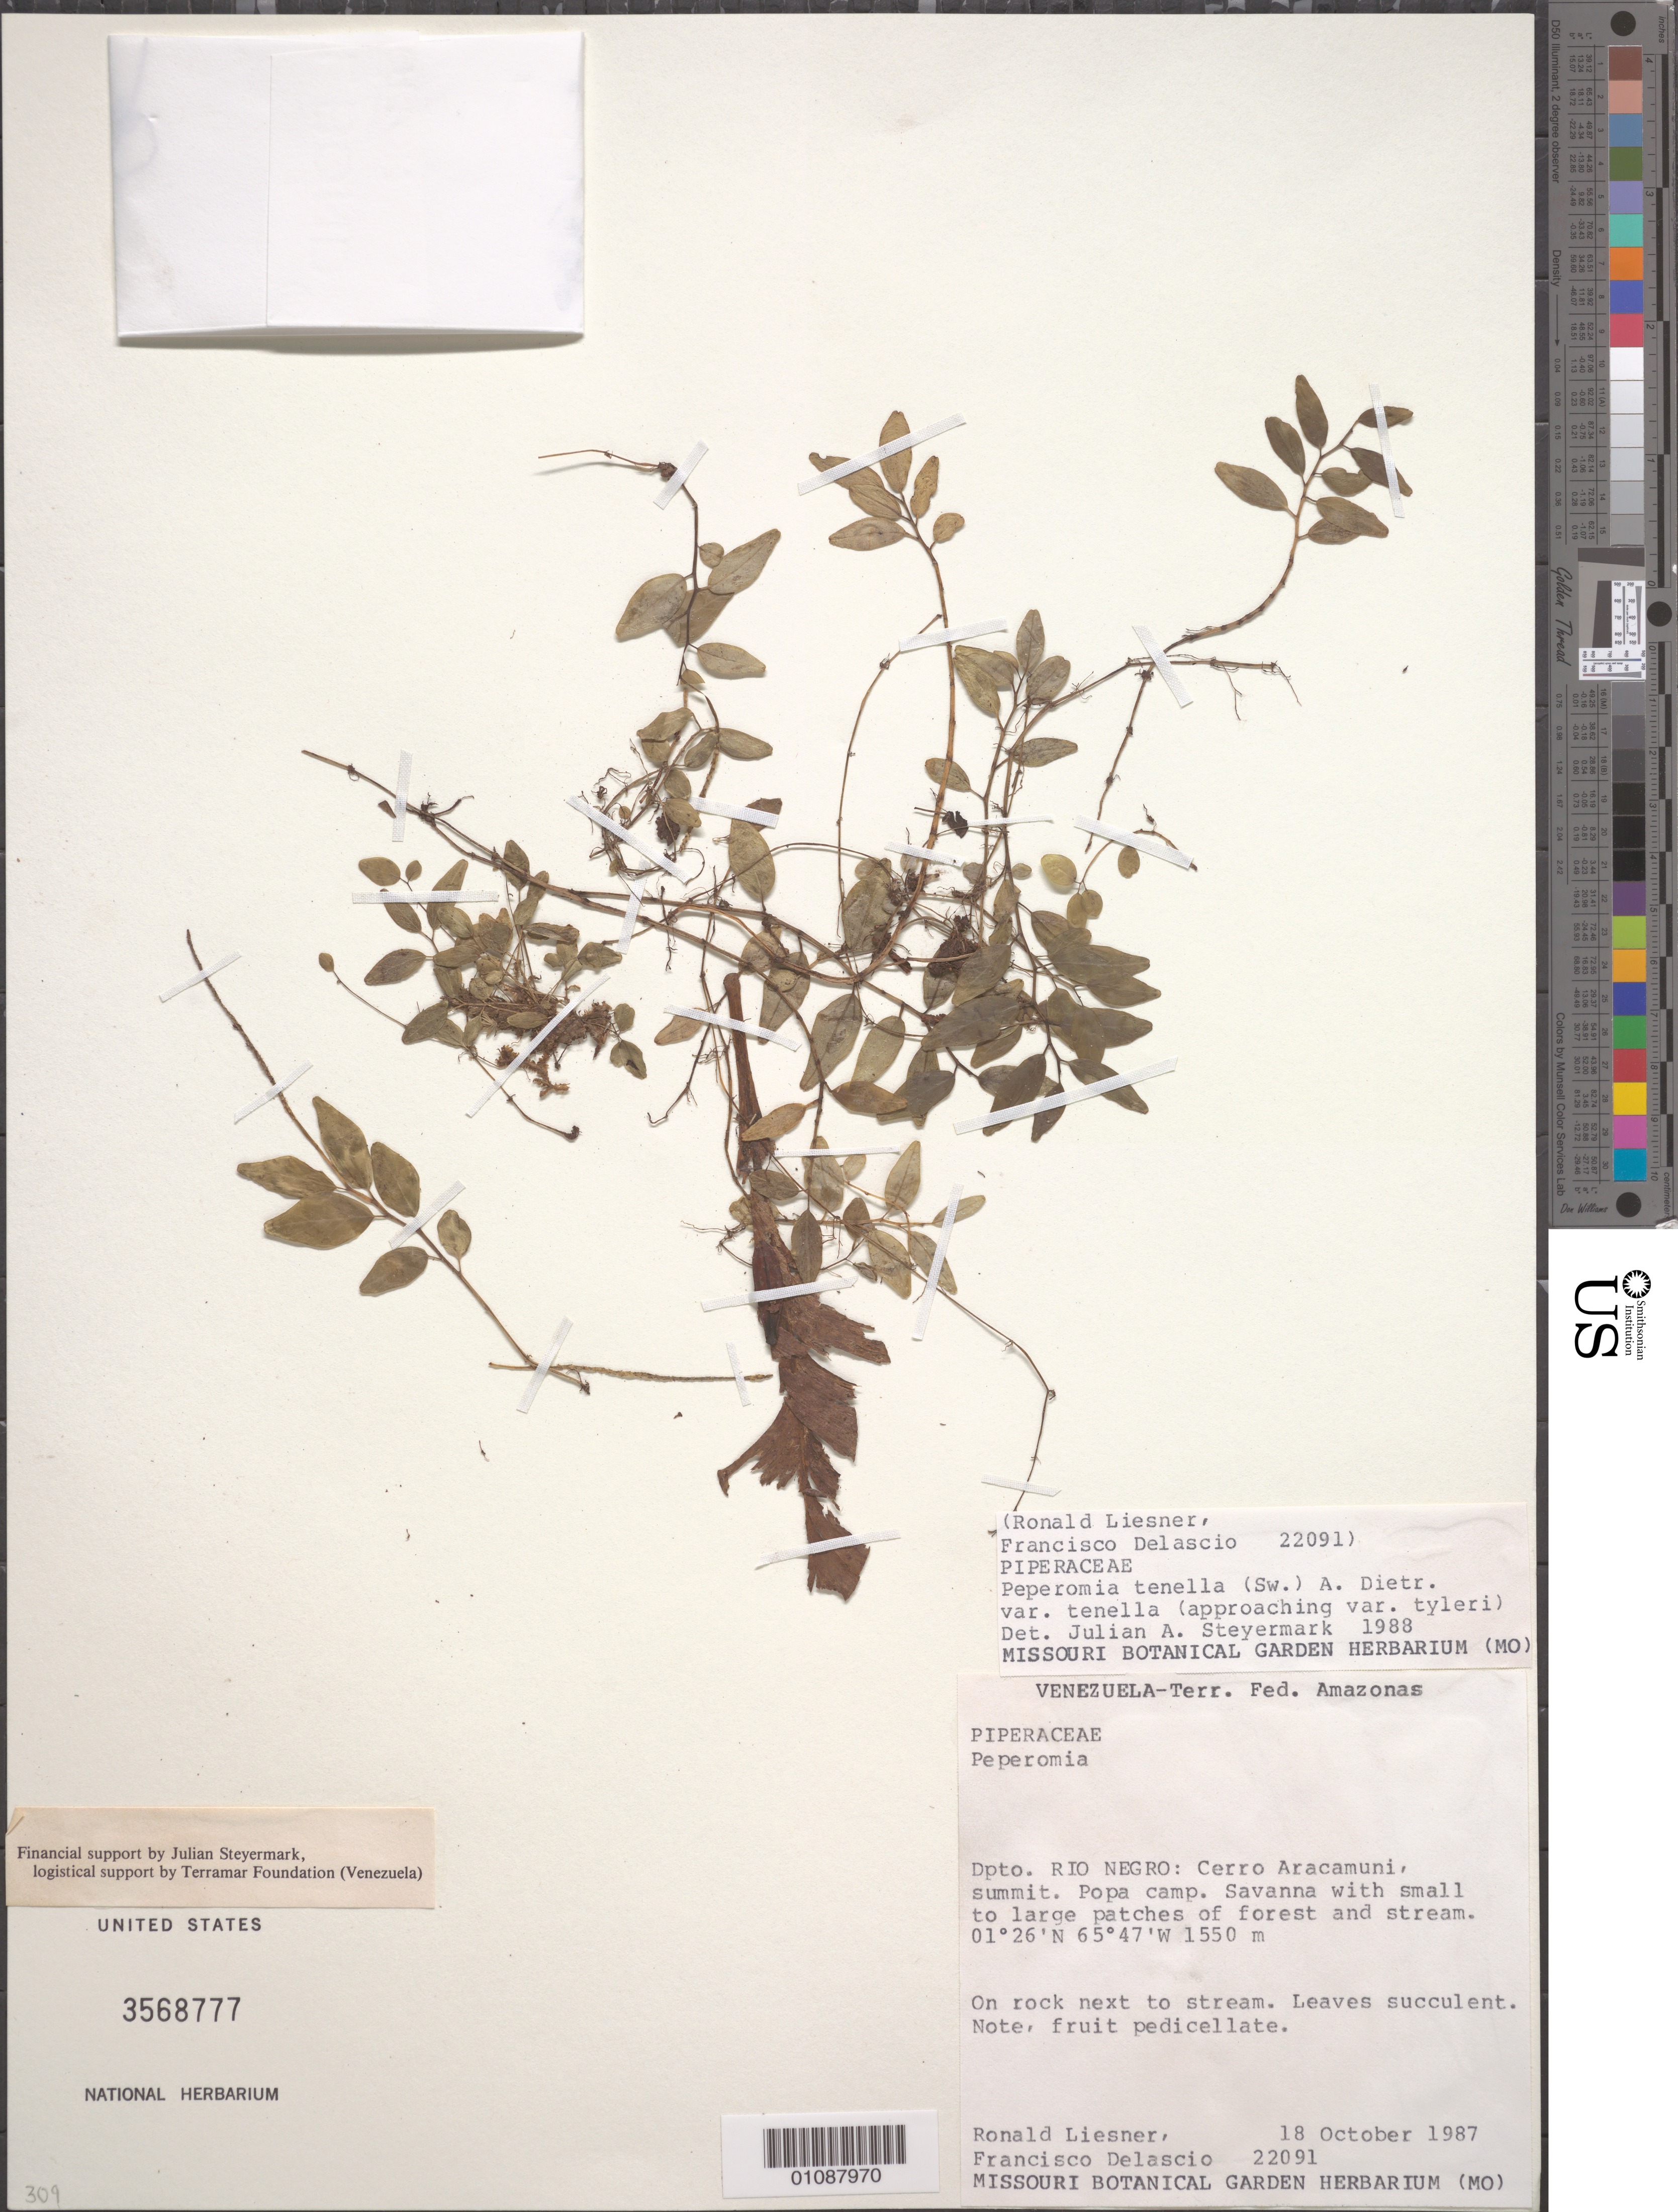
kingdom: Plantae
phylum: Tracheophyta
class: Magnoliopsida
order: Piperales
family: Piperaceae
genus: Peperomia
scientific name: Peperomia tenella var. tenella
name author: (Sw.) A. Dietr.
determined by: Steyermark, Julian A., (VEN)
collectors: R. L. Liesner & F. Delascio C.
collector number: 22091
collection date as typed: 18-Oct-87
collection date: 1987-10-18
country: Venezuela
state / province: Amazonas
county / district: Río Negro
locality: Cerro Aracamuni, summit. Popa camp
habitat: Savanna with small to large patches of forest and stream. On rock next to stream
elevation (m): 1550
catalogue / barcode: US 3568777